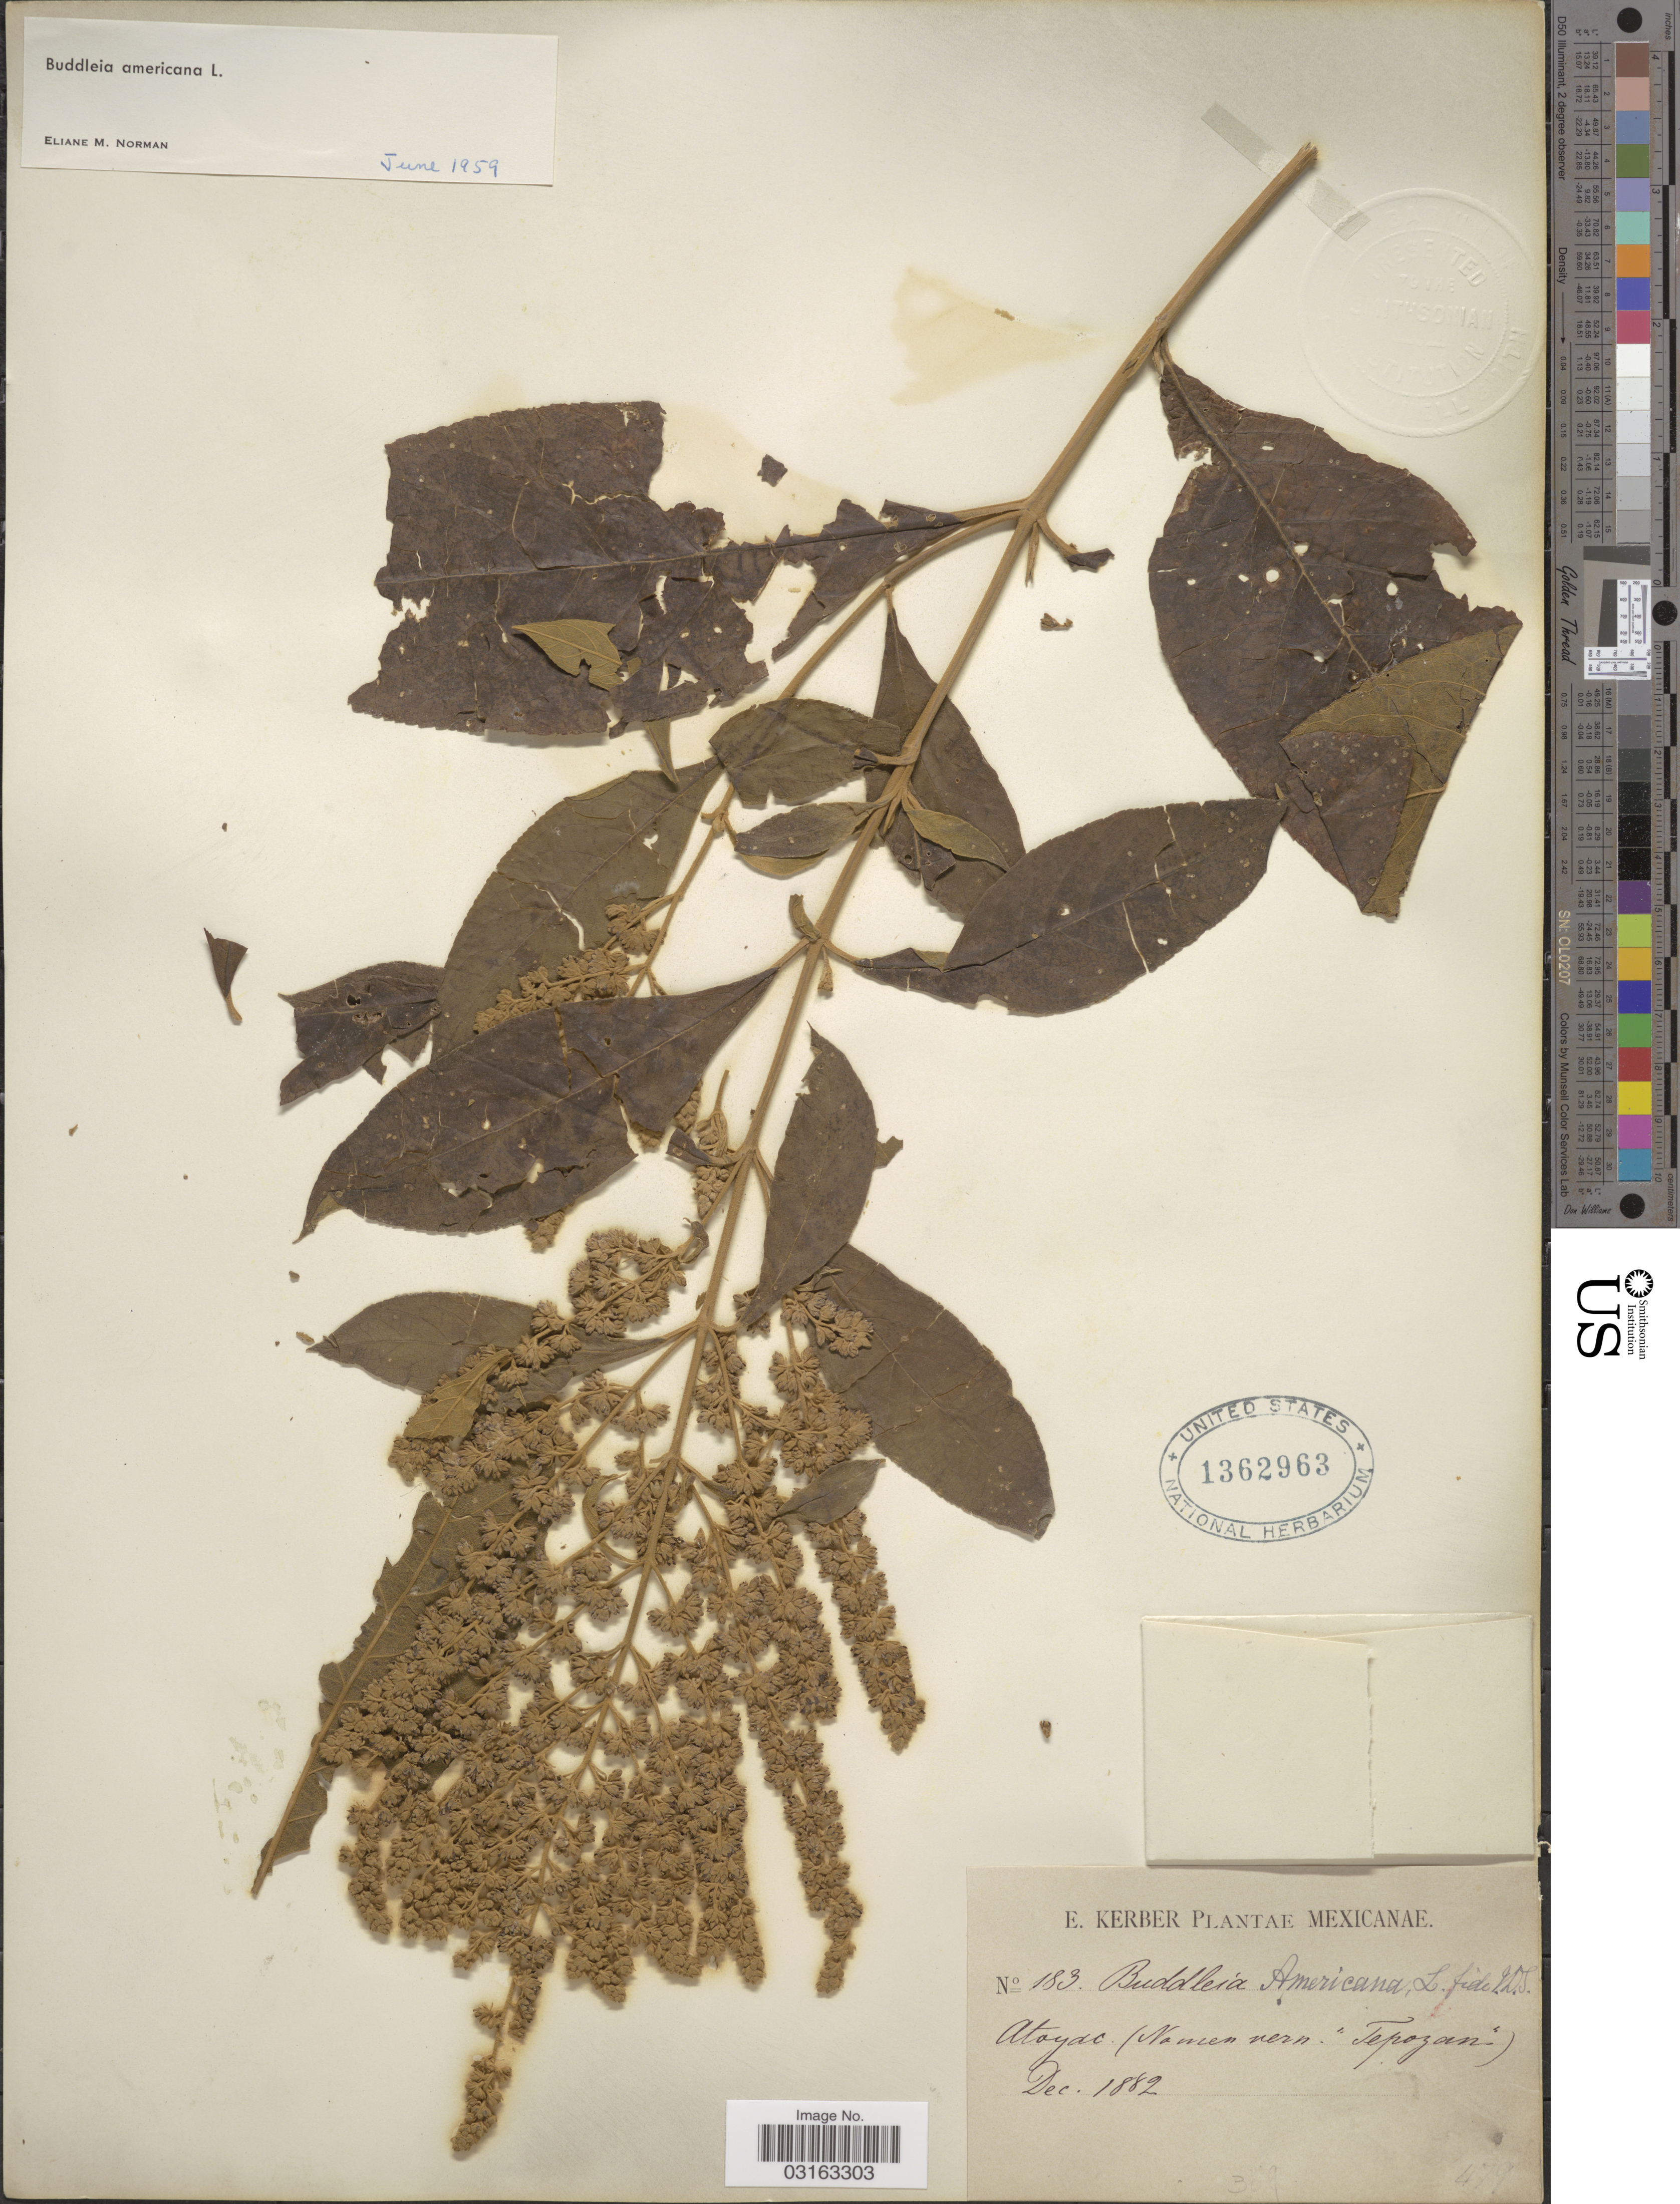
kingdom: Plantae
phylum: Tracheophyta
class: Magnoliopsida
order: Lamiales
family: Scrophulariaceae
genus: Buddleja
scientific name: Buddleja americana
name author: L.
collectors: E. Kerber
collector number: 183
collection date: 1882-12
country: Mexico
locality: Atoyac.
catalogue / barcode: US 1362963